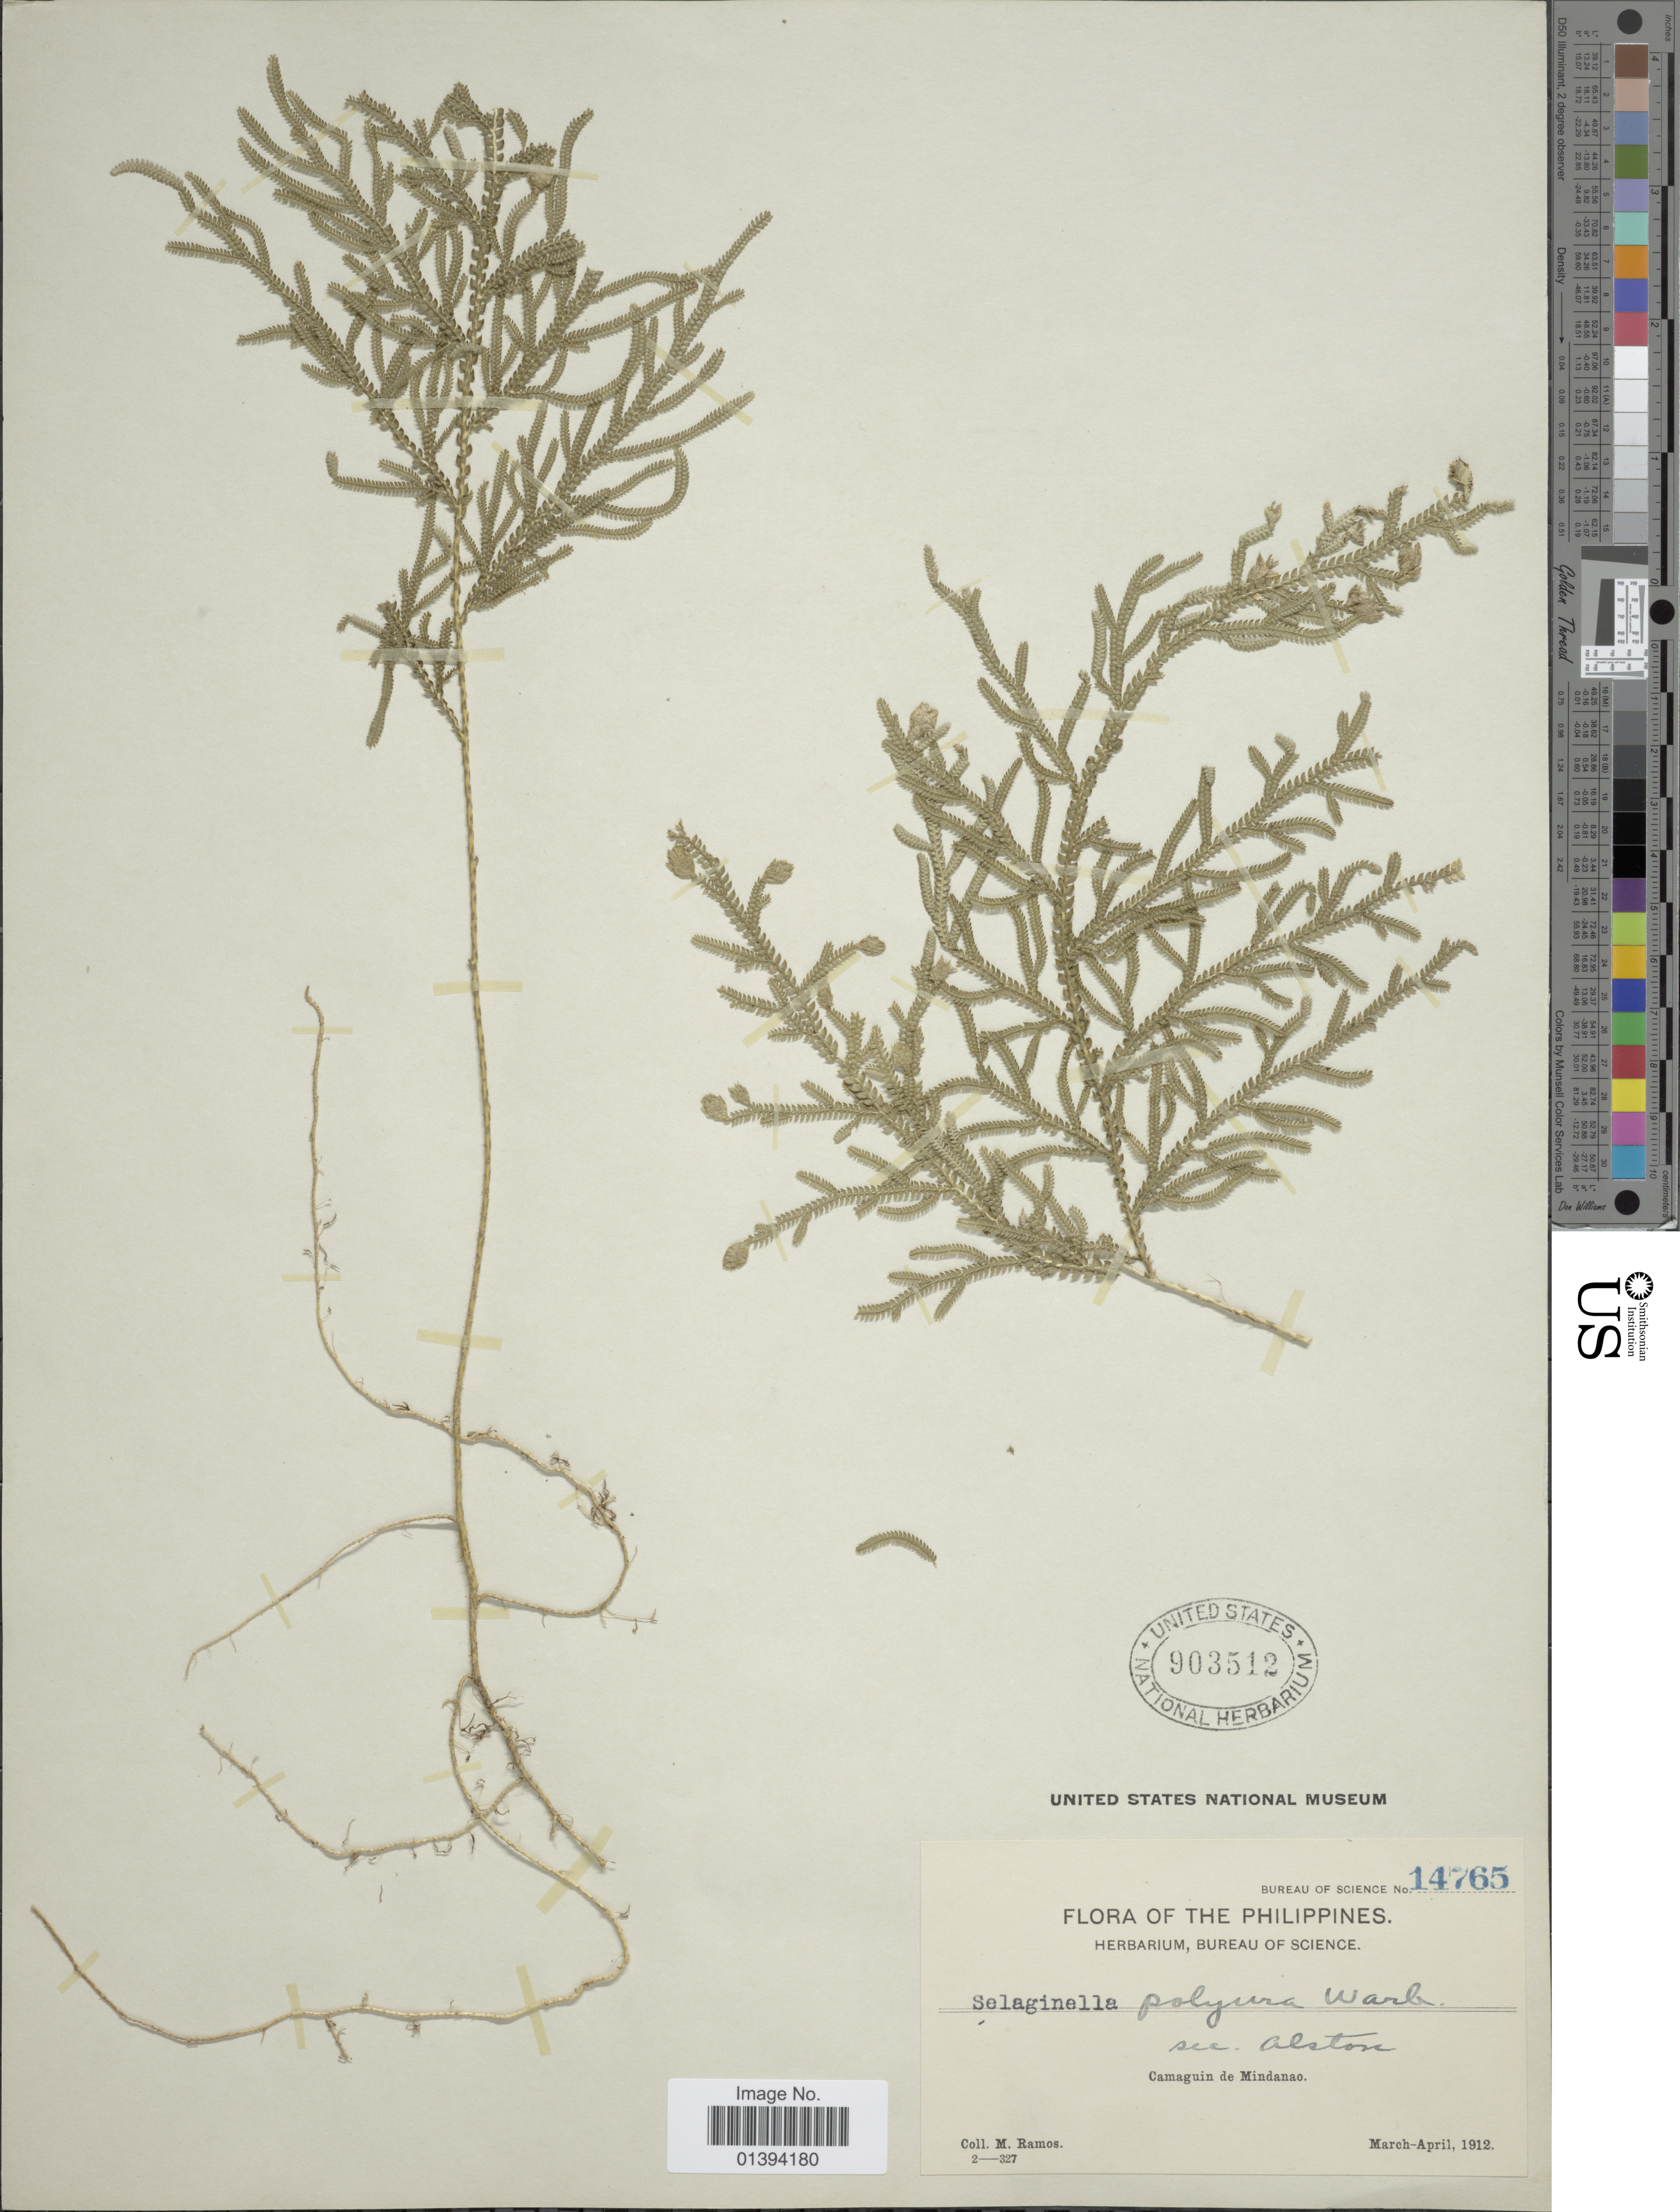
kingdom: Plantae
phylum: Tracheophyta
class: Lycopodiopsida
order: Selaginellales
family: Selaginellaceae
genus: Selaginella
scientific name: Selaginella polyura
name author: Warb.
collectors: M. Ramos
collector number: Bureau of Science 14765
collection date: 1912-03/1912-04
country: Philippines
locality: Camaguin de Mindanao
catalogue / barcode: US 903512